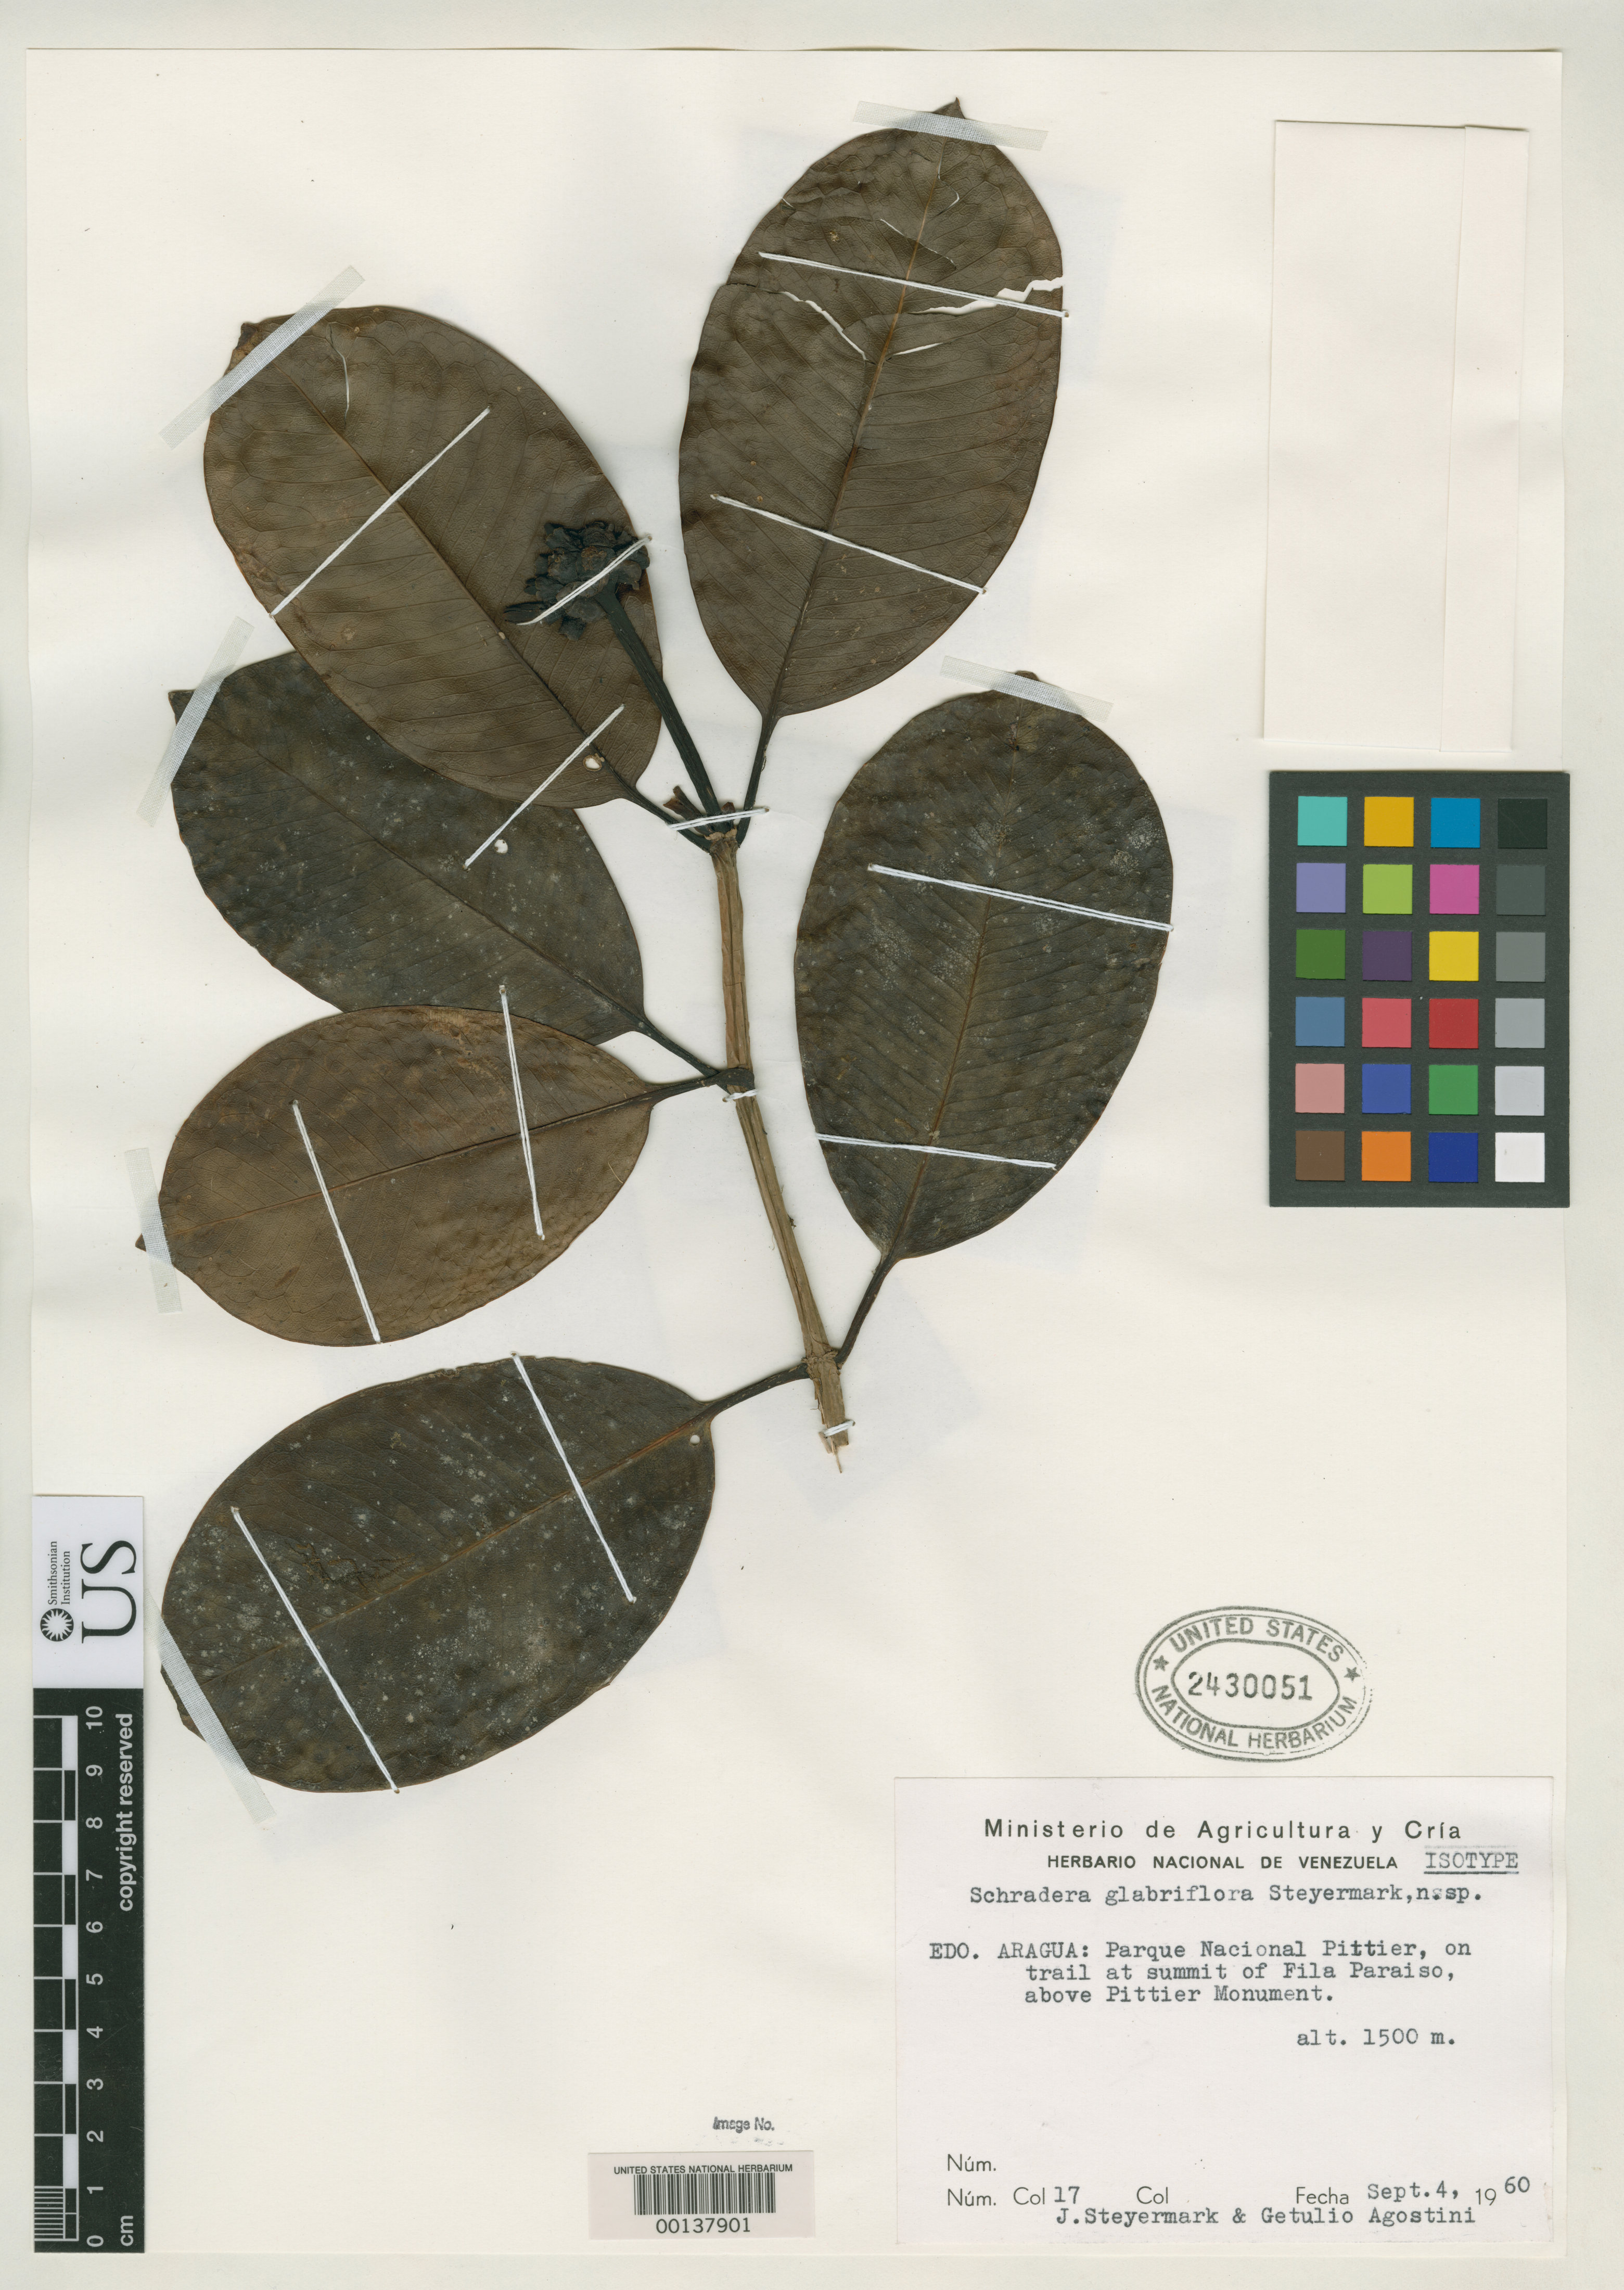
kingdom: Plantae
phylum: Tracheophyta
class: Magnoliopsida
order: Gentianales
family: Rubiaceae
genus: Schradera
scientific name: Schradera glabriflora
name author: Steyerm.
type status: Isotype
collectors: J. Steyermark & G. Agostini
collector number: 17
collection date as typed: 04 Sep 1960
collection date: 1960-09-04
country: Venezuela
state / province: Aragua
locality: Parque Nacional "H. Pittier".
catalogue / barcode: US 2430051